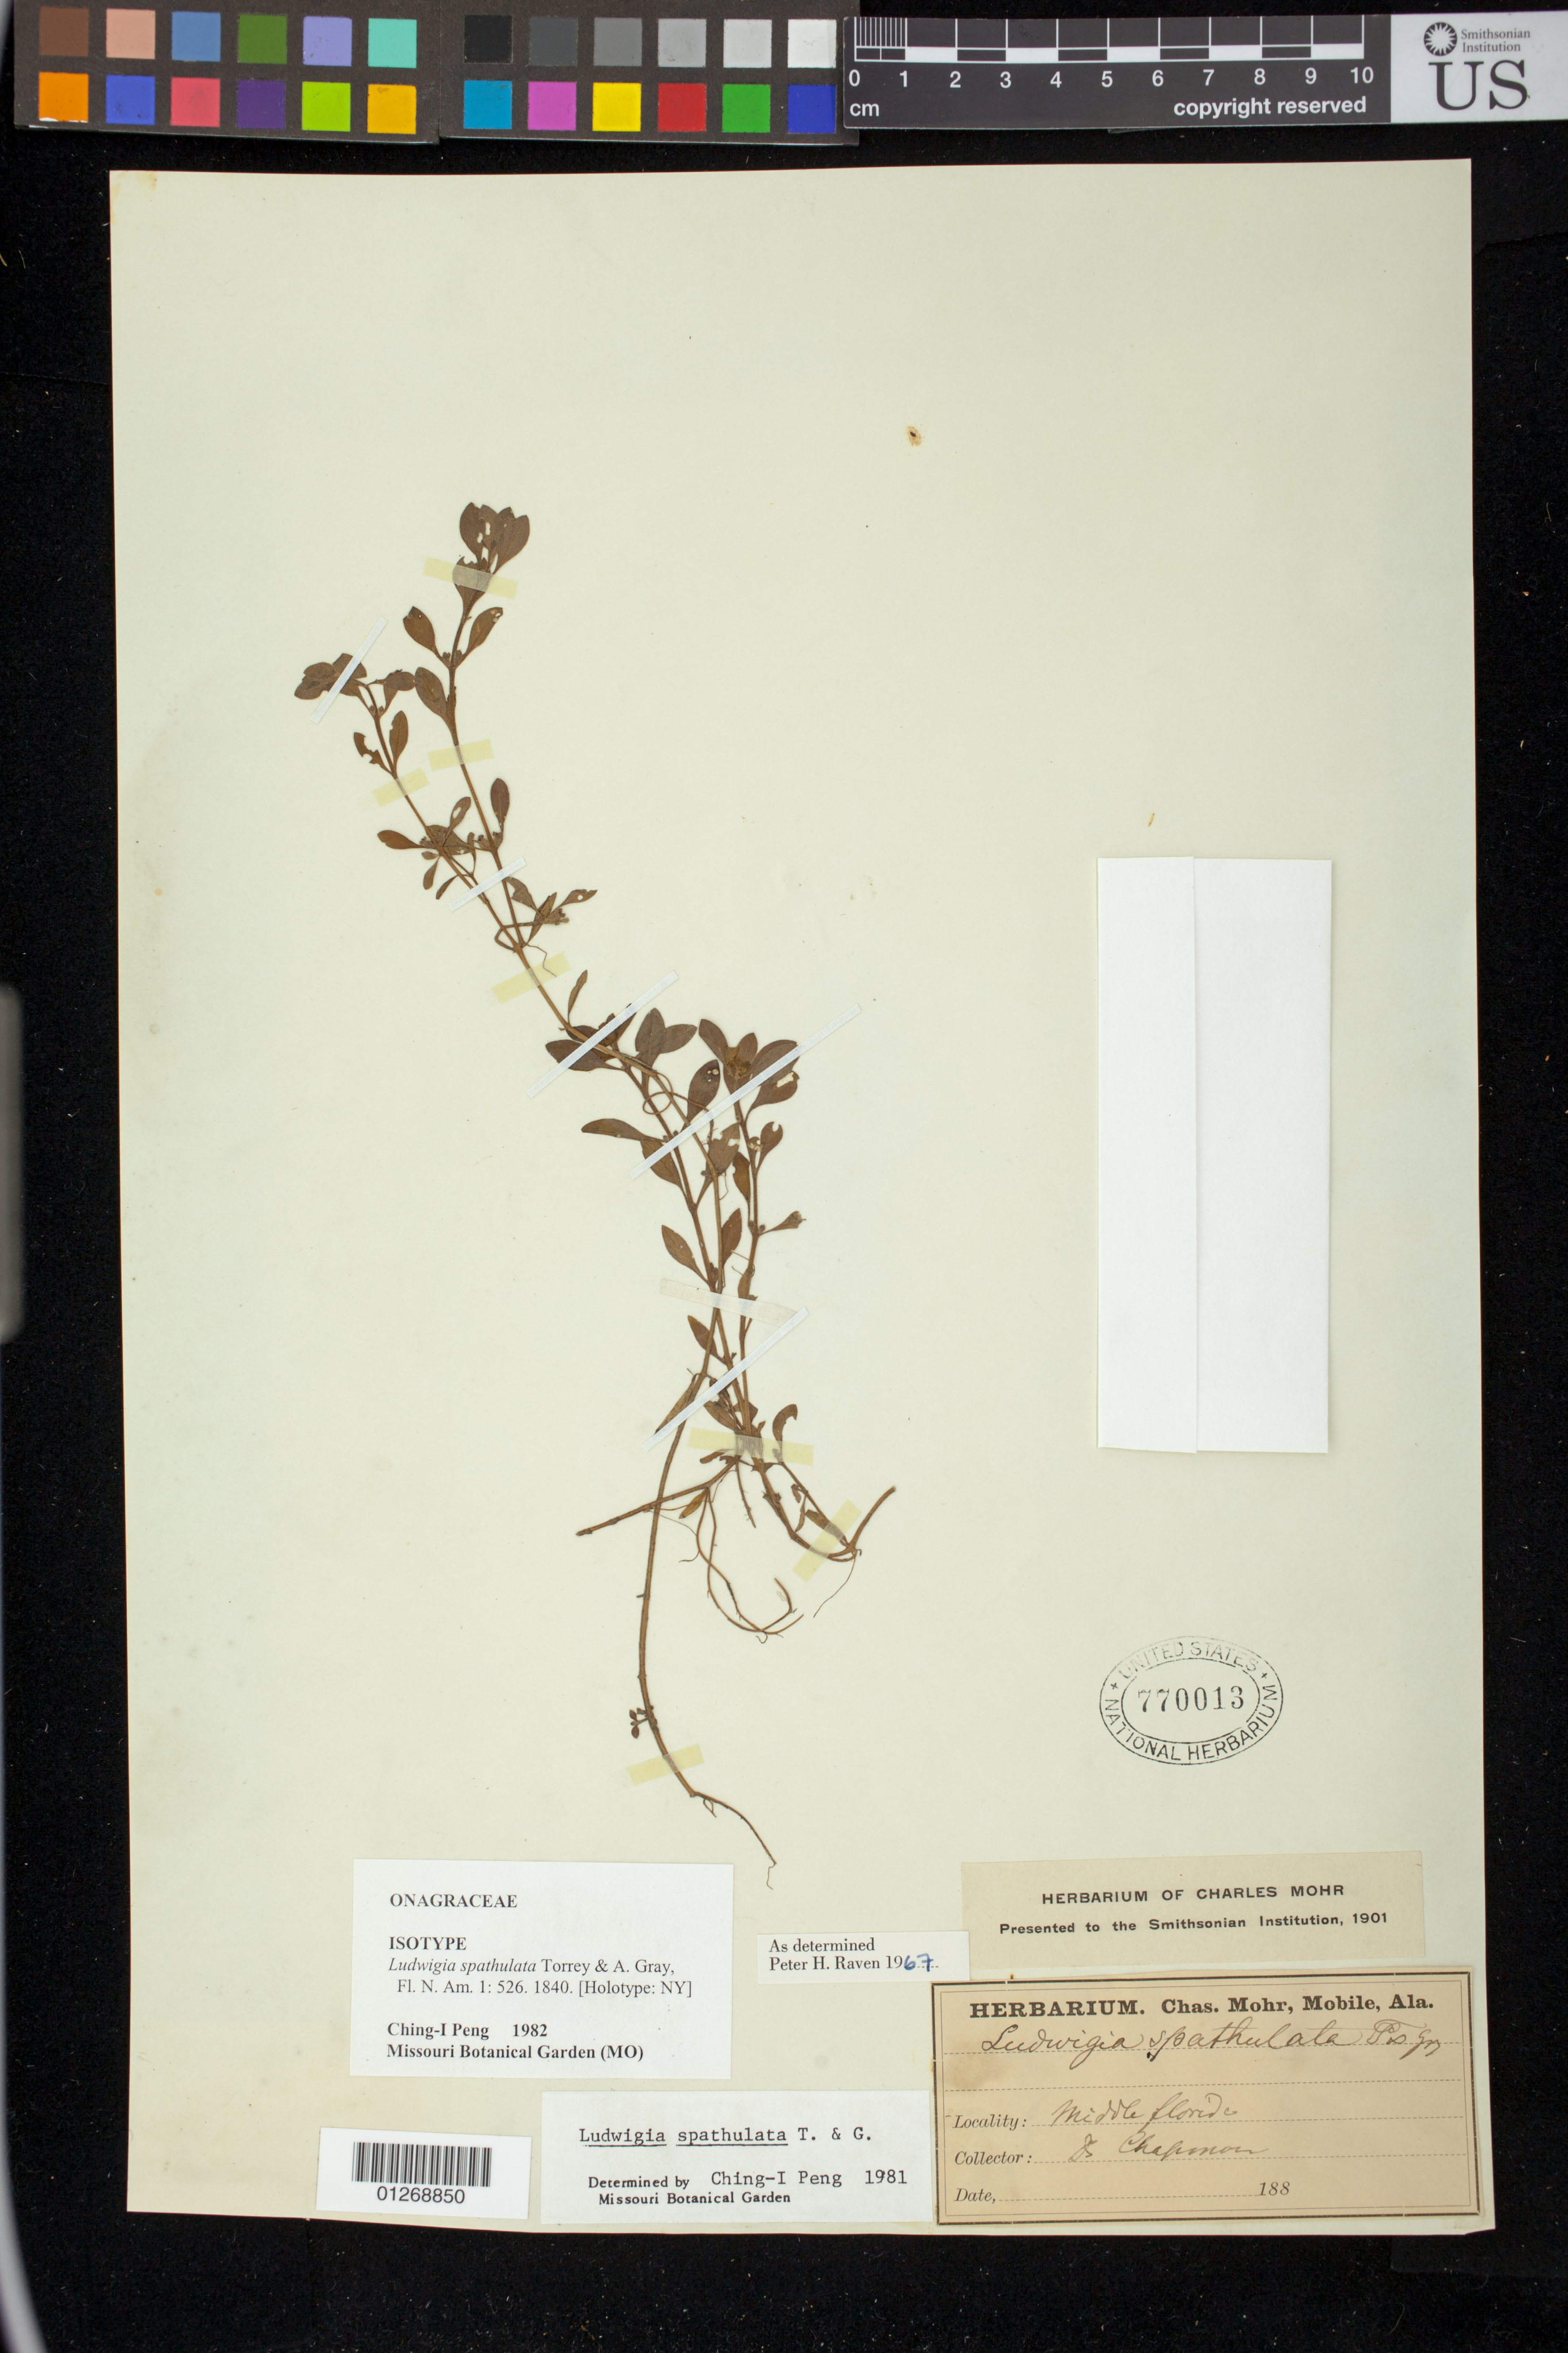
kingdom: Plantae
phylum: Tracheophyta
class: Magnoliopsida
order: Myrtales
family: Onagraceae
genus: Ludwigia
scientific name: Ludwigia spathulata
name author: Torr. & A. Gray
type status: Type Collection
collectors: A. W. Chapman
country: United States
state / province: Florida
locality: Middle Florida.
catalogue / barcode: US 770013